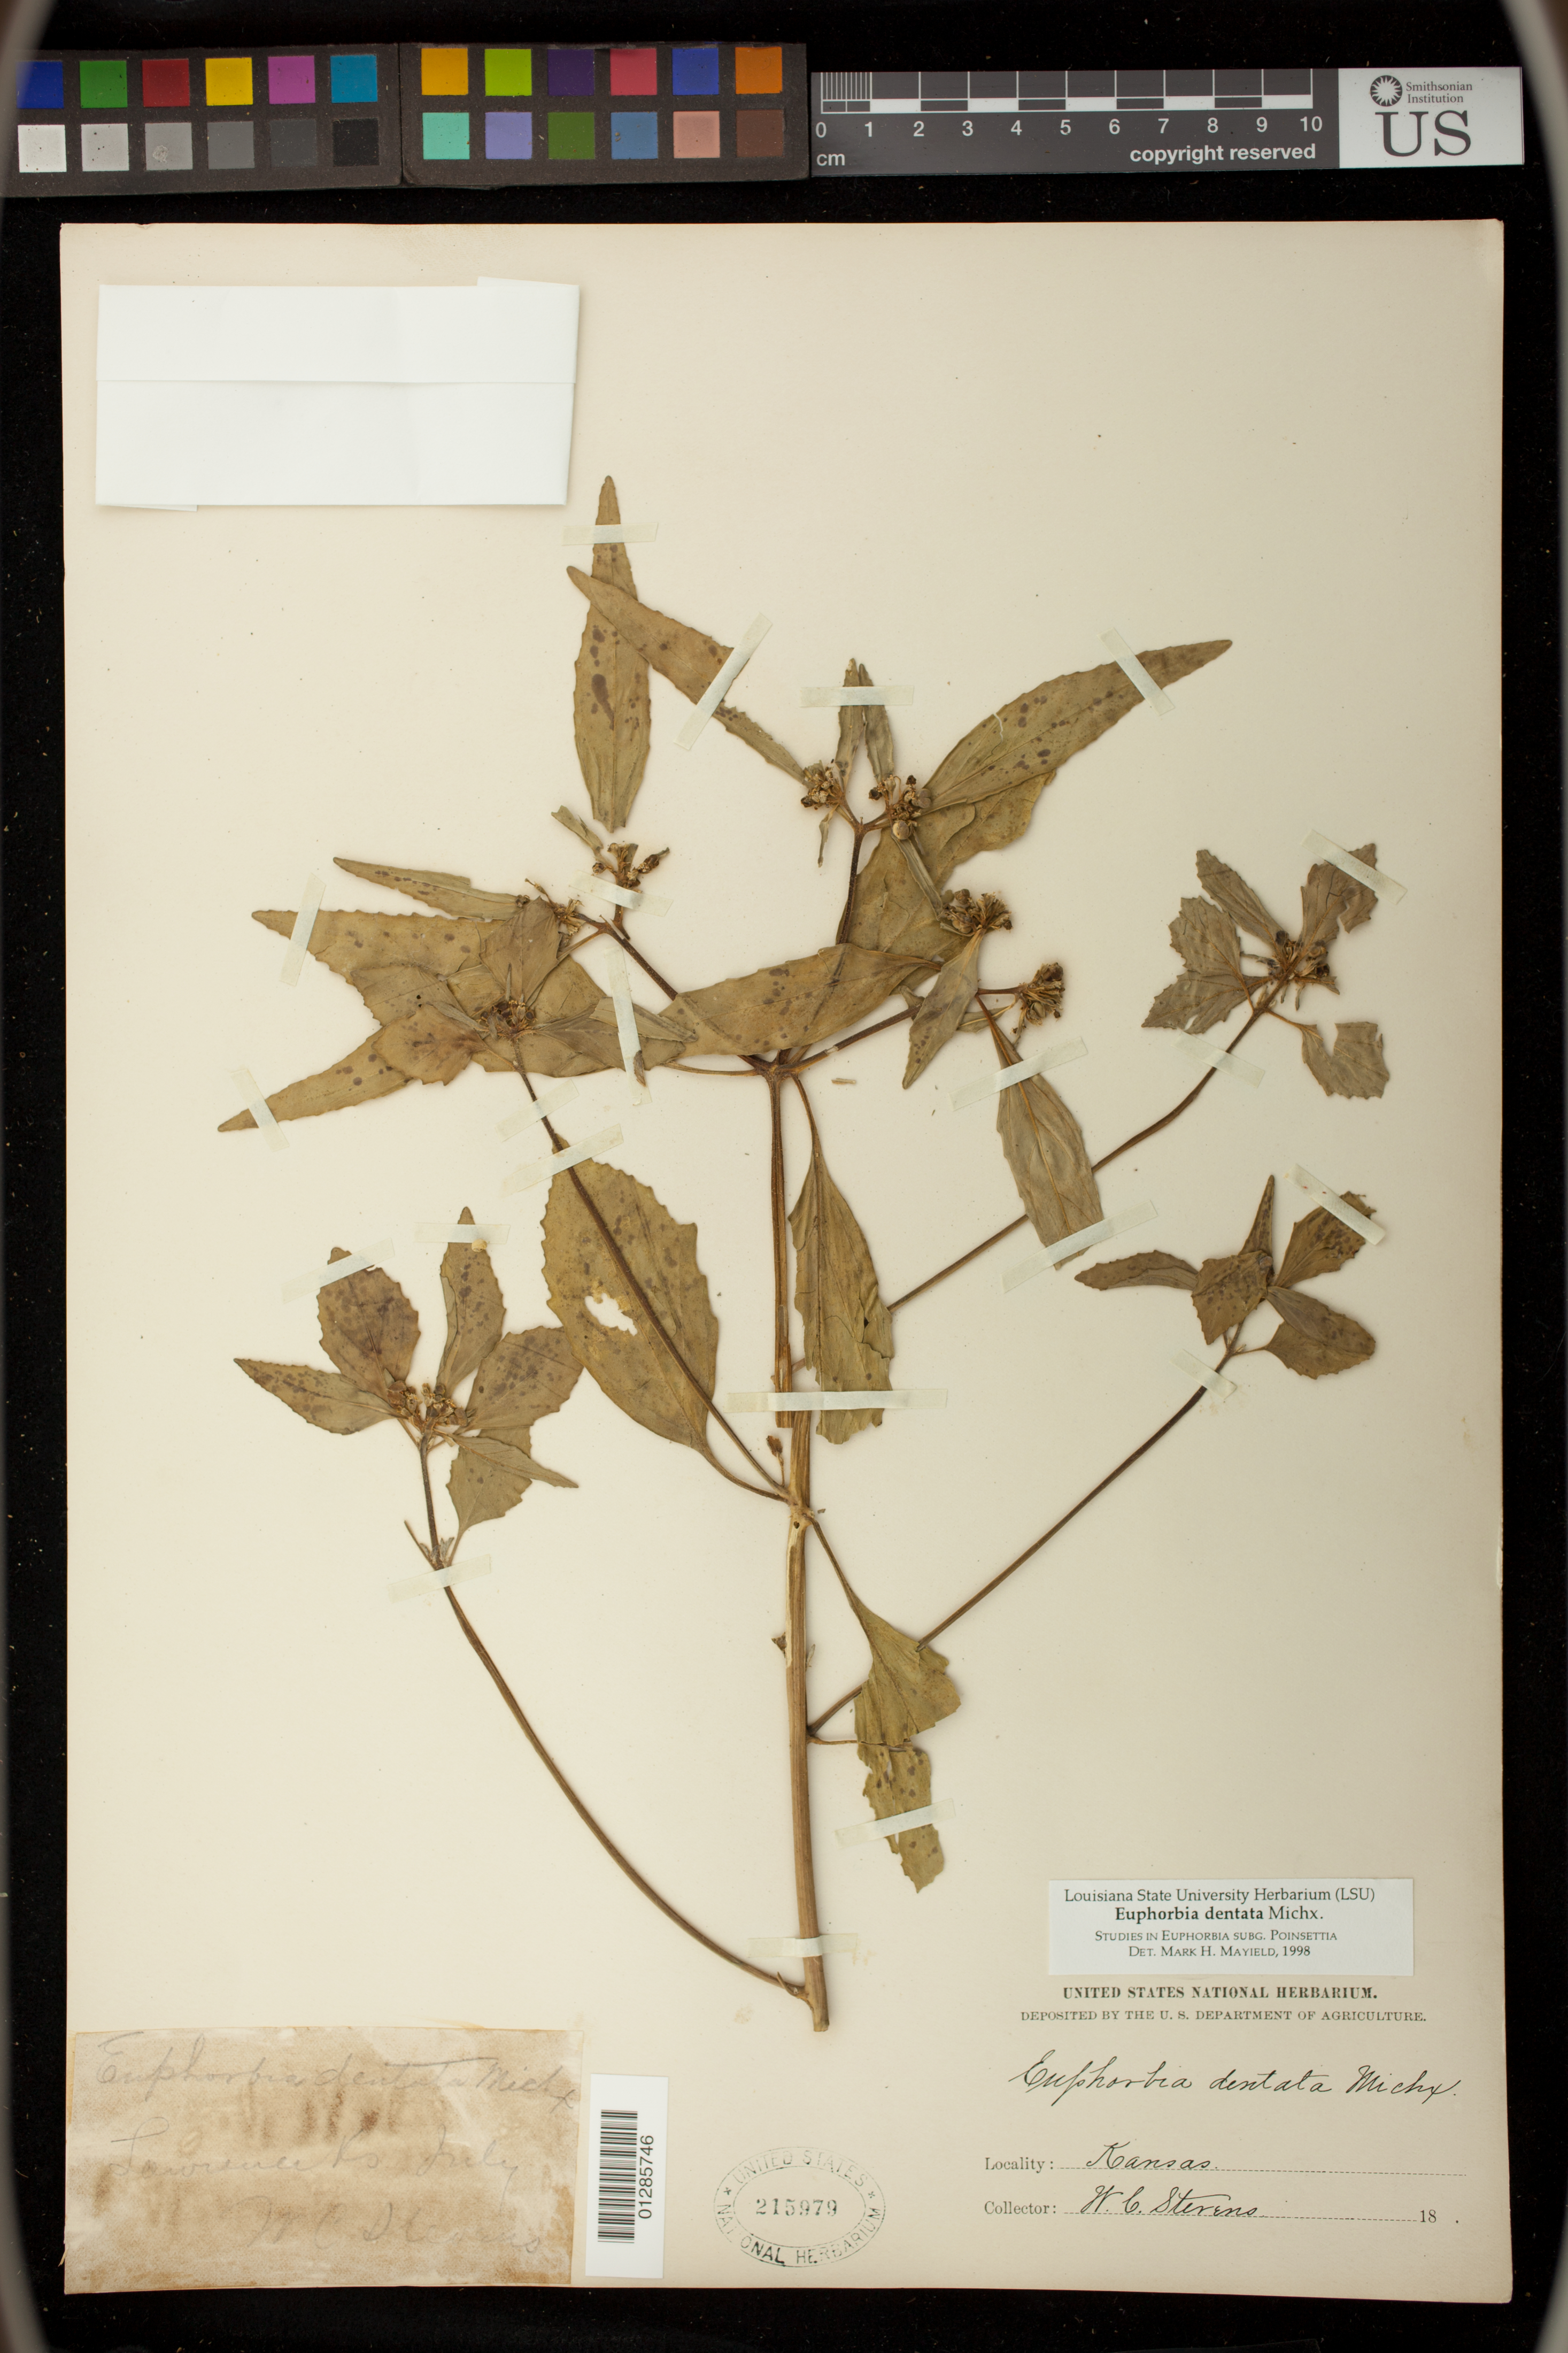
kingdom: Plantae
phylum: Tracheophyta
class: Magnoliopsida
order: Malpighiales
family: Euphorbiaceae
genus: Euphorbia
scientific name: Euphorbia dentata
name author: Michx.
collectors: W. C. Stevens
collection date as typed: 18---07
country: United States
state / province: Kansas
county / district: Douglas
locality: Lawrence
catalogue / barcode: US 215979